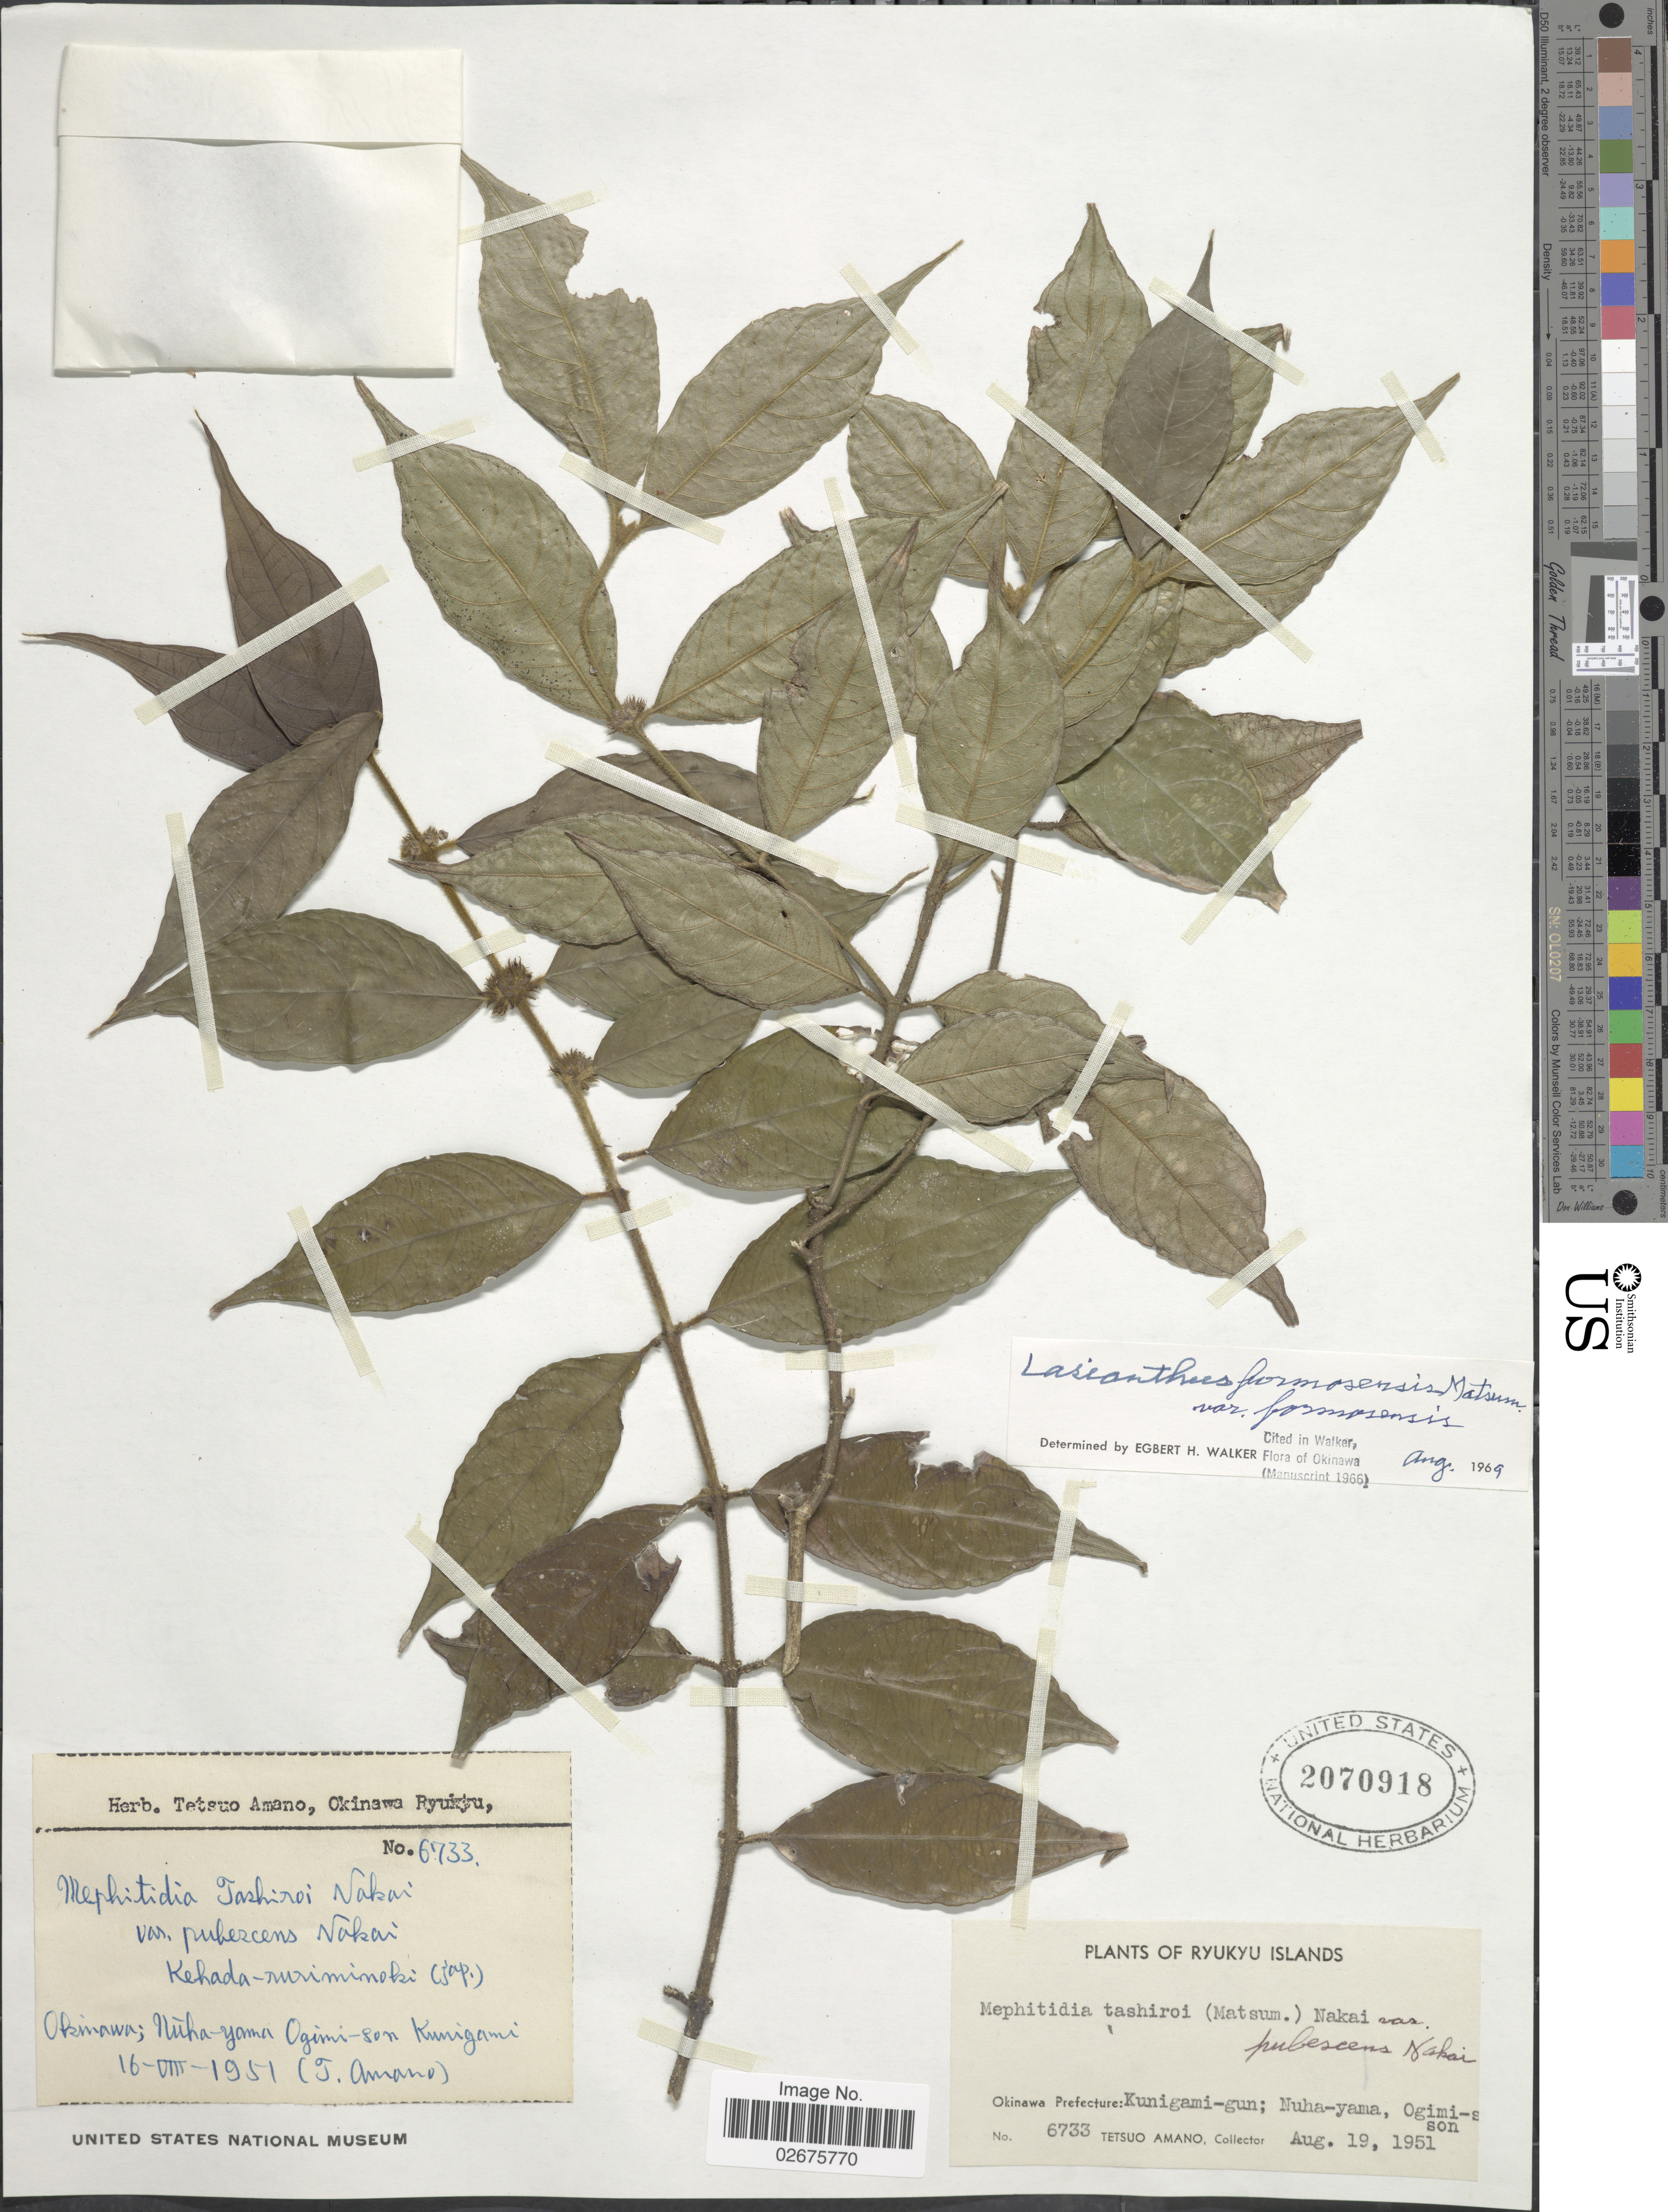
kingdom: Plantae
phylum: Tracheophyta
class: Magnoliopsida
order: Gentianales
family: Rubiaceae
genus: Lasianthus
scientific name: Lasianthus formosensis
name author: Matsum.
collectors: T. Amano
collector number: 6733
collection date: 1951-08-19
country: Japan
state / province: Okinawa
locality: Okinawa Prefecture: Kunigami-gun; Nuha-yama , Okinawa, Nuha-yama, Ogimi-son Kunigami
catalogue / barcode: US 2070918